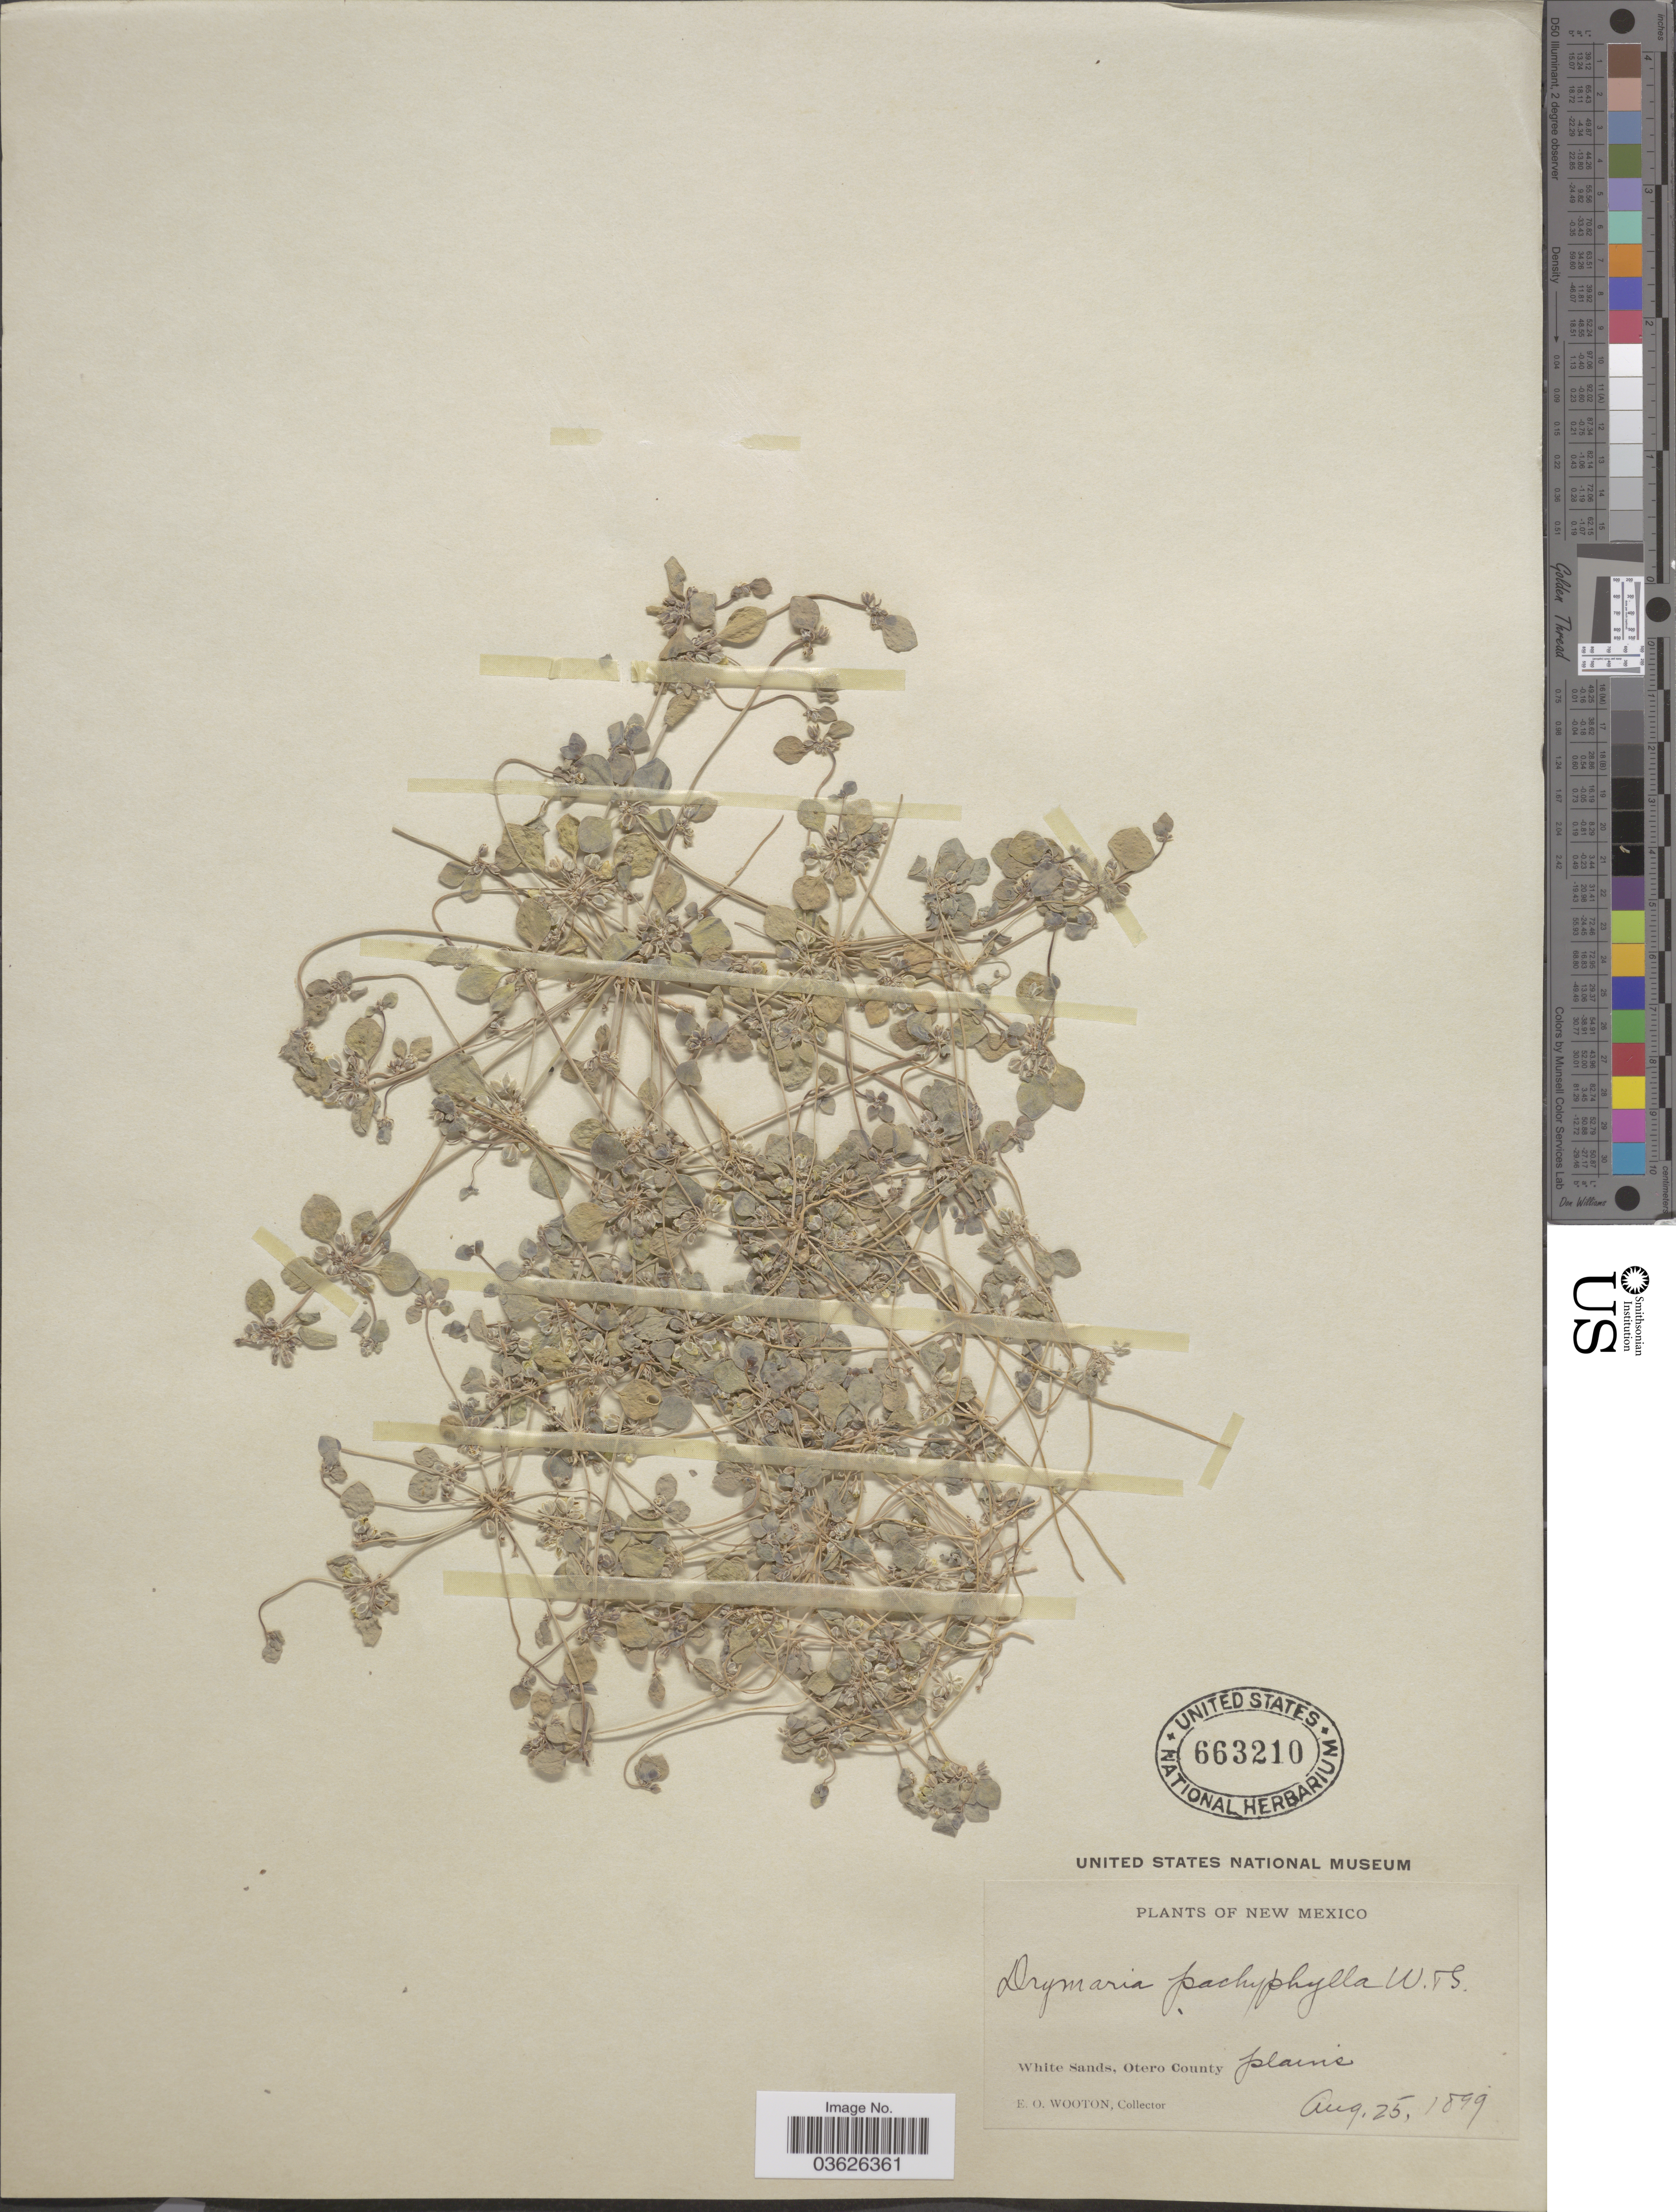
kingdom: Plantae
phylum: Tracheophyta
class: Magnoliopsida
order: Caryophyllales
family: Caryophyllaceae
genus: Drymaria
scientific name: Drymaria pachyphylla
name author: Wooton & Standl.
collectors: E. O. Wooton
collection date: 1899-08-25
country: United States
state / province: New Mexico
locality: White Sands, Otero County. Plains.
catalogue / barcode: US 663210